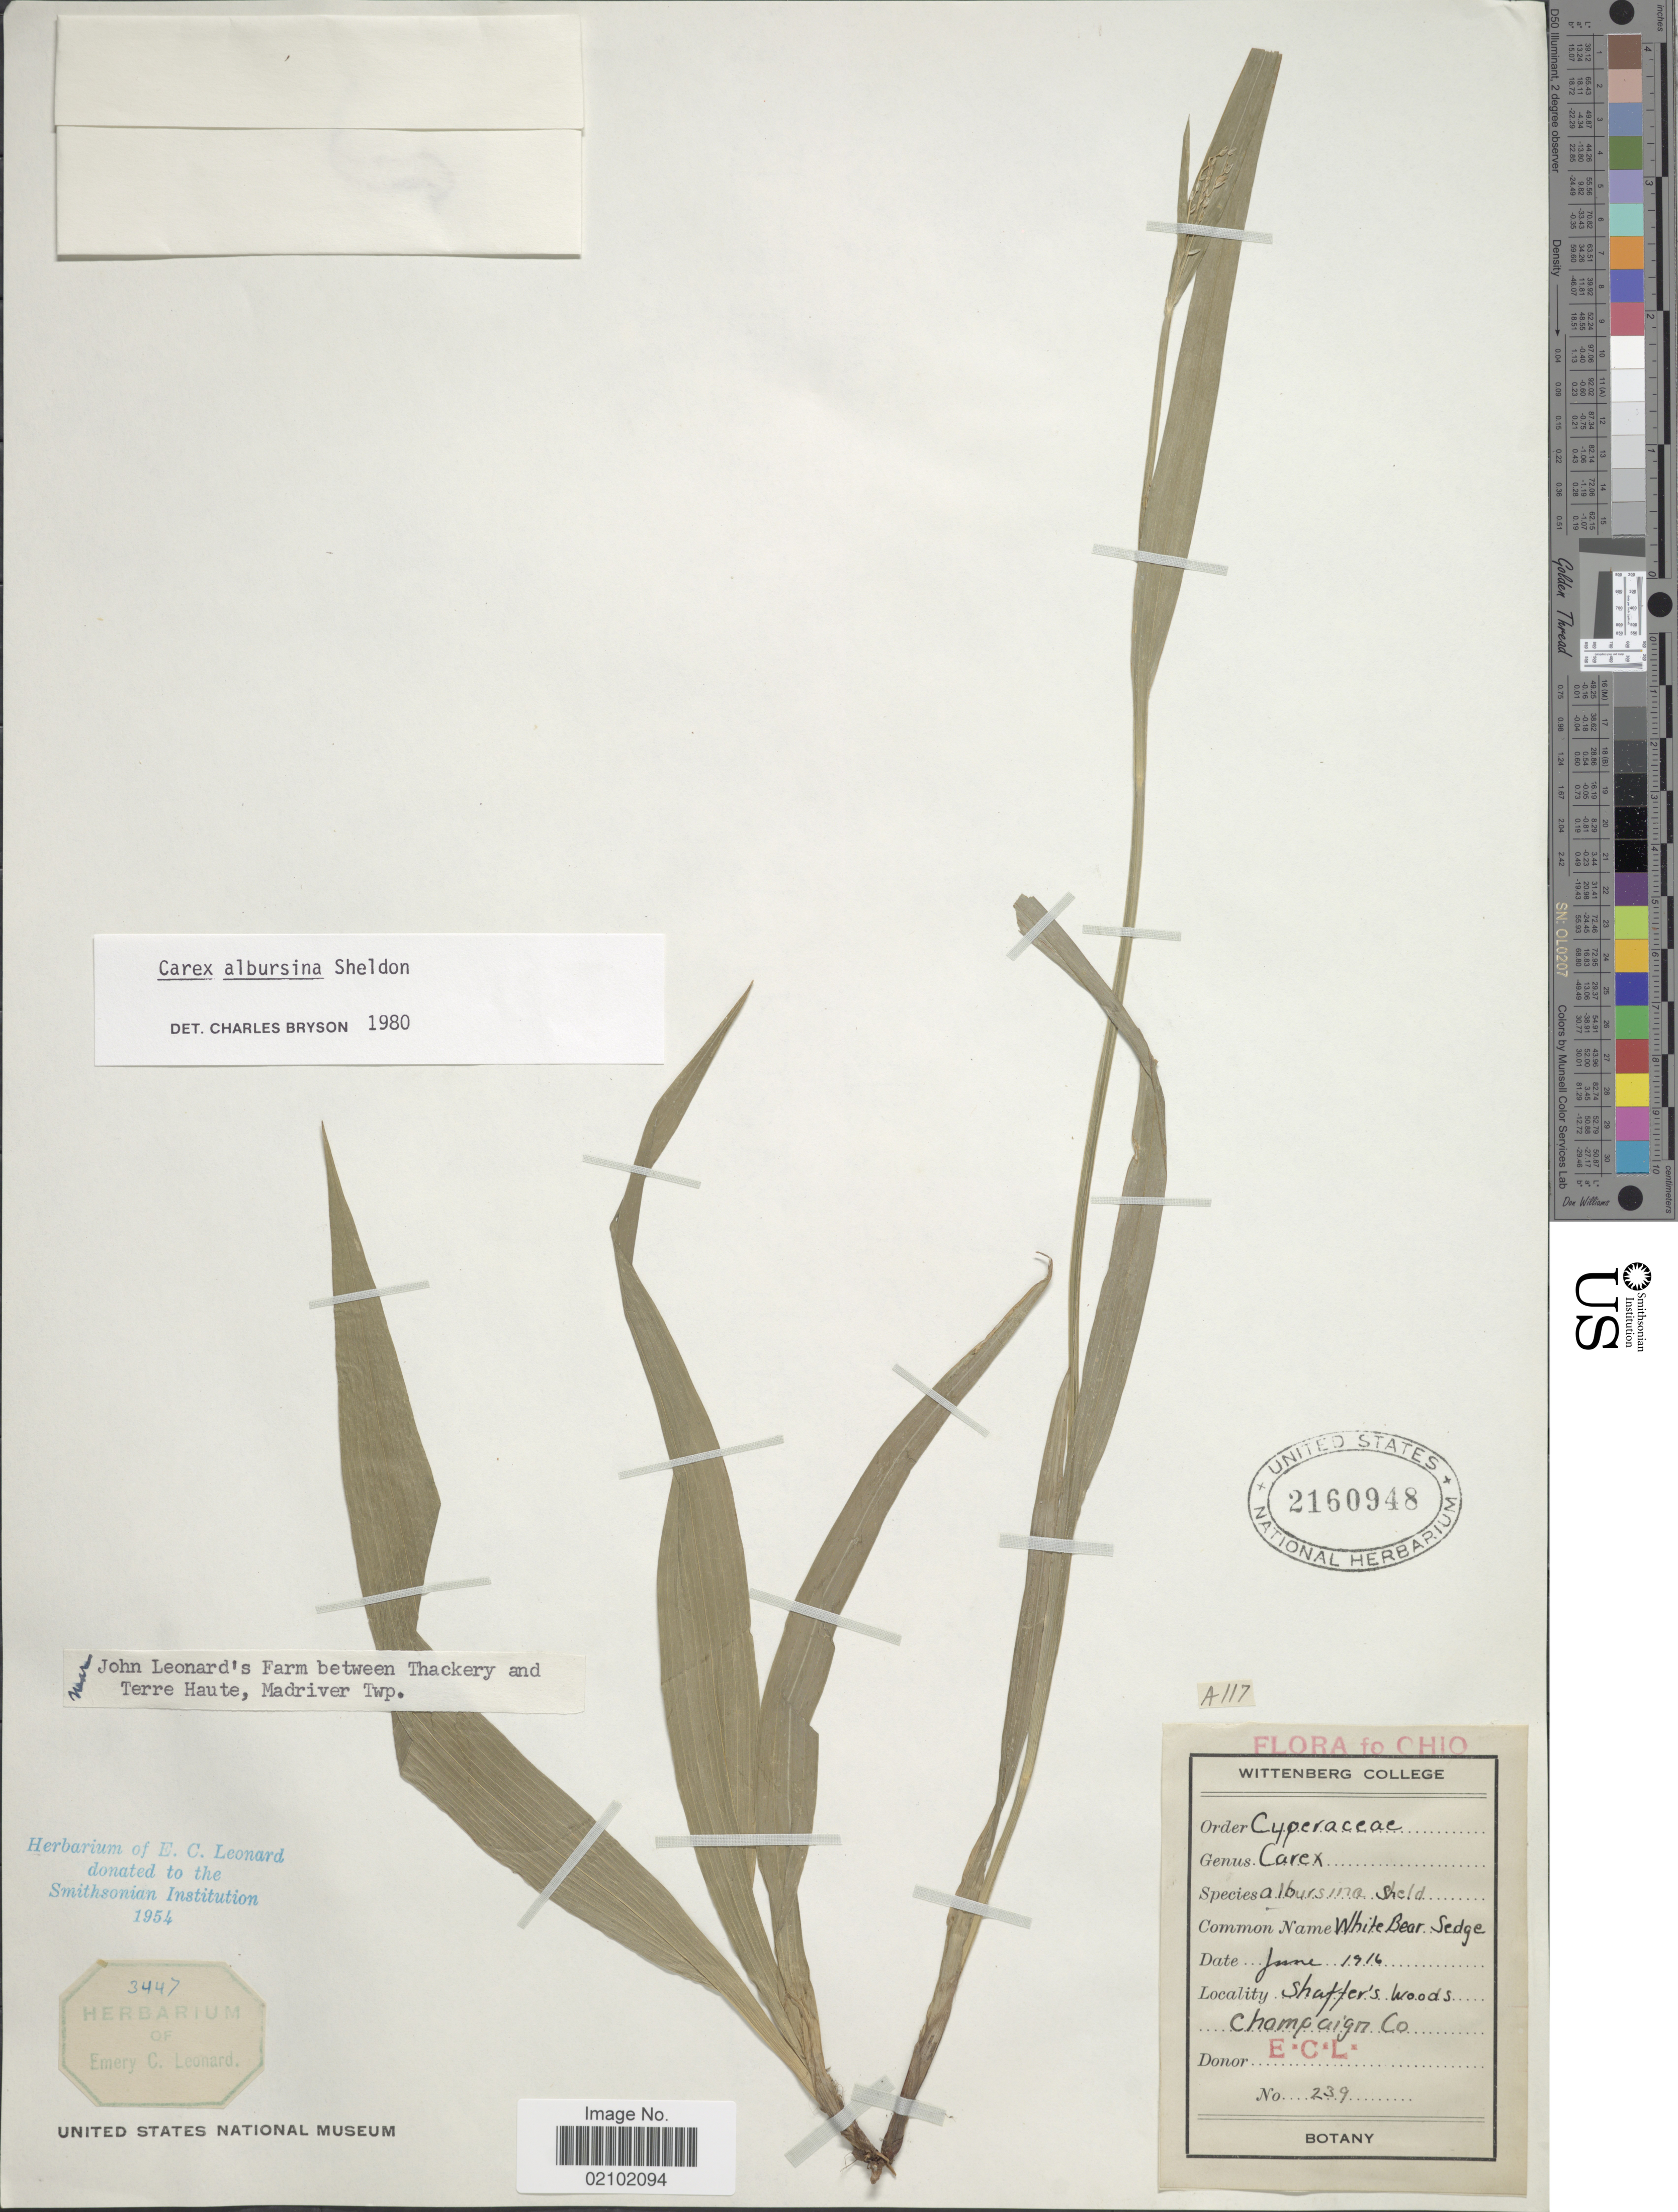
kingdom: Plantae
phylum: Tracheophyta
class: Liliopsida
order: Poales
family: Cyperaceae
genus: Carex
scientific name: Carex albursina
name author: E. Sheld.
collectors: E. C. Leonard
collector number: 239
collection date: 1916-06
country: United States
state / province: Ohio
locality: Shaffer's Woods. Champaign Co. near John Leonard's Farm between Thackery and Terre Haute, Madriver Twp.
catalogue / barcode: US 2160948